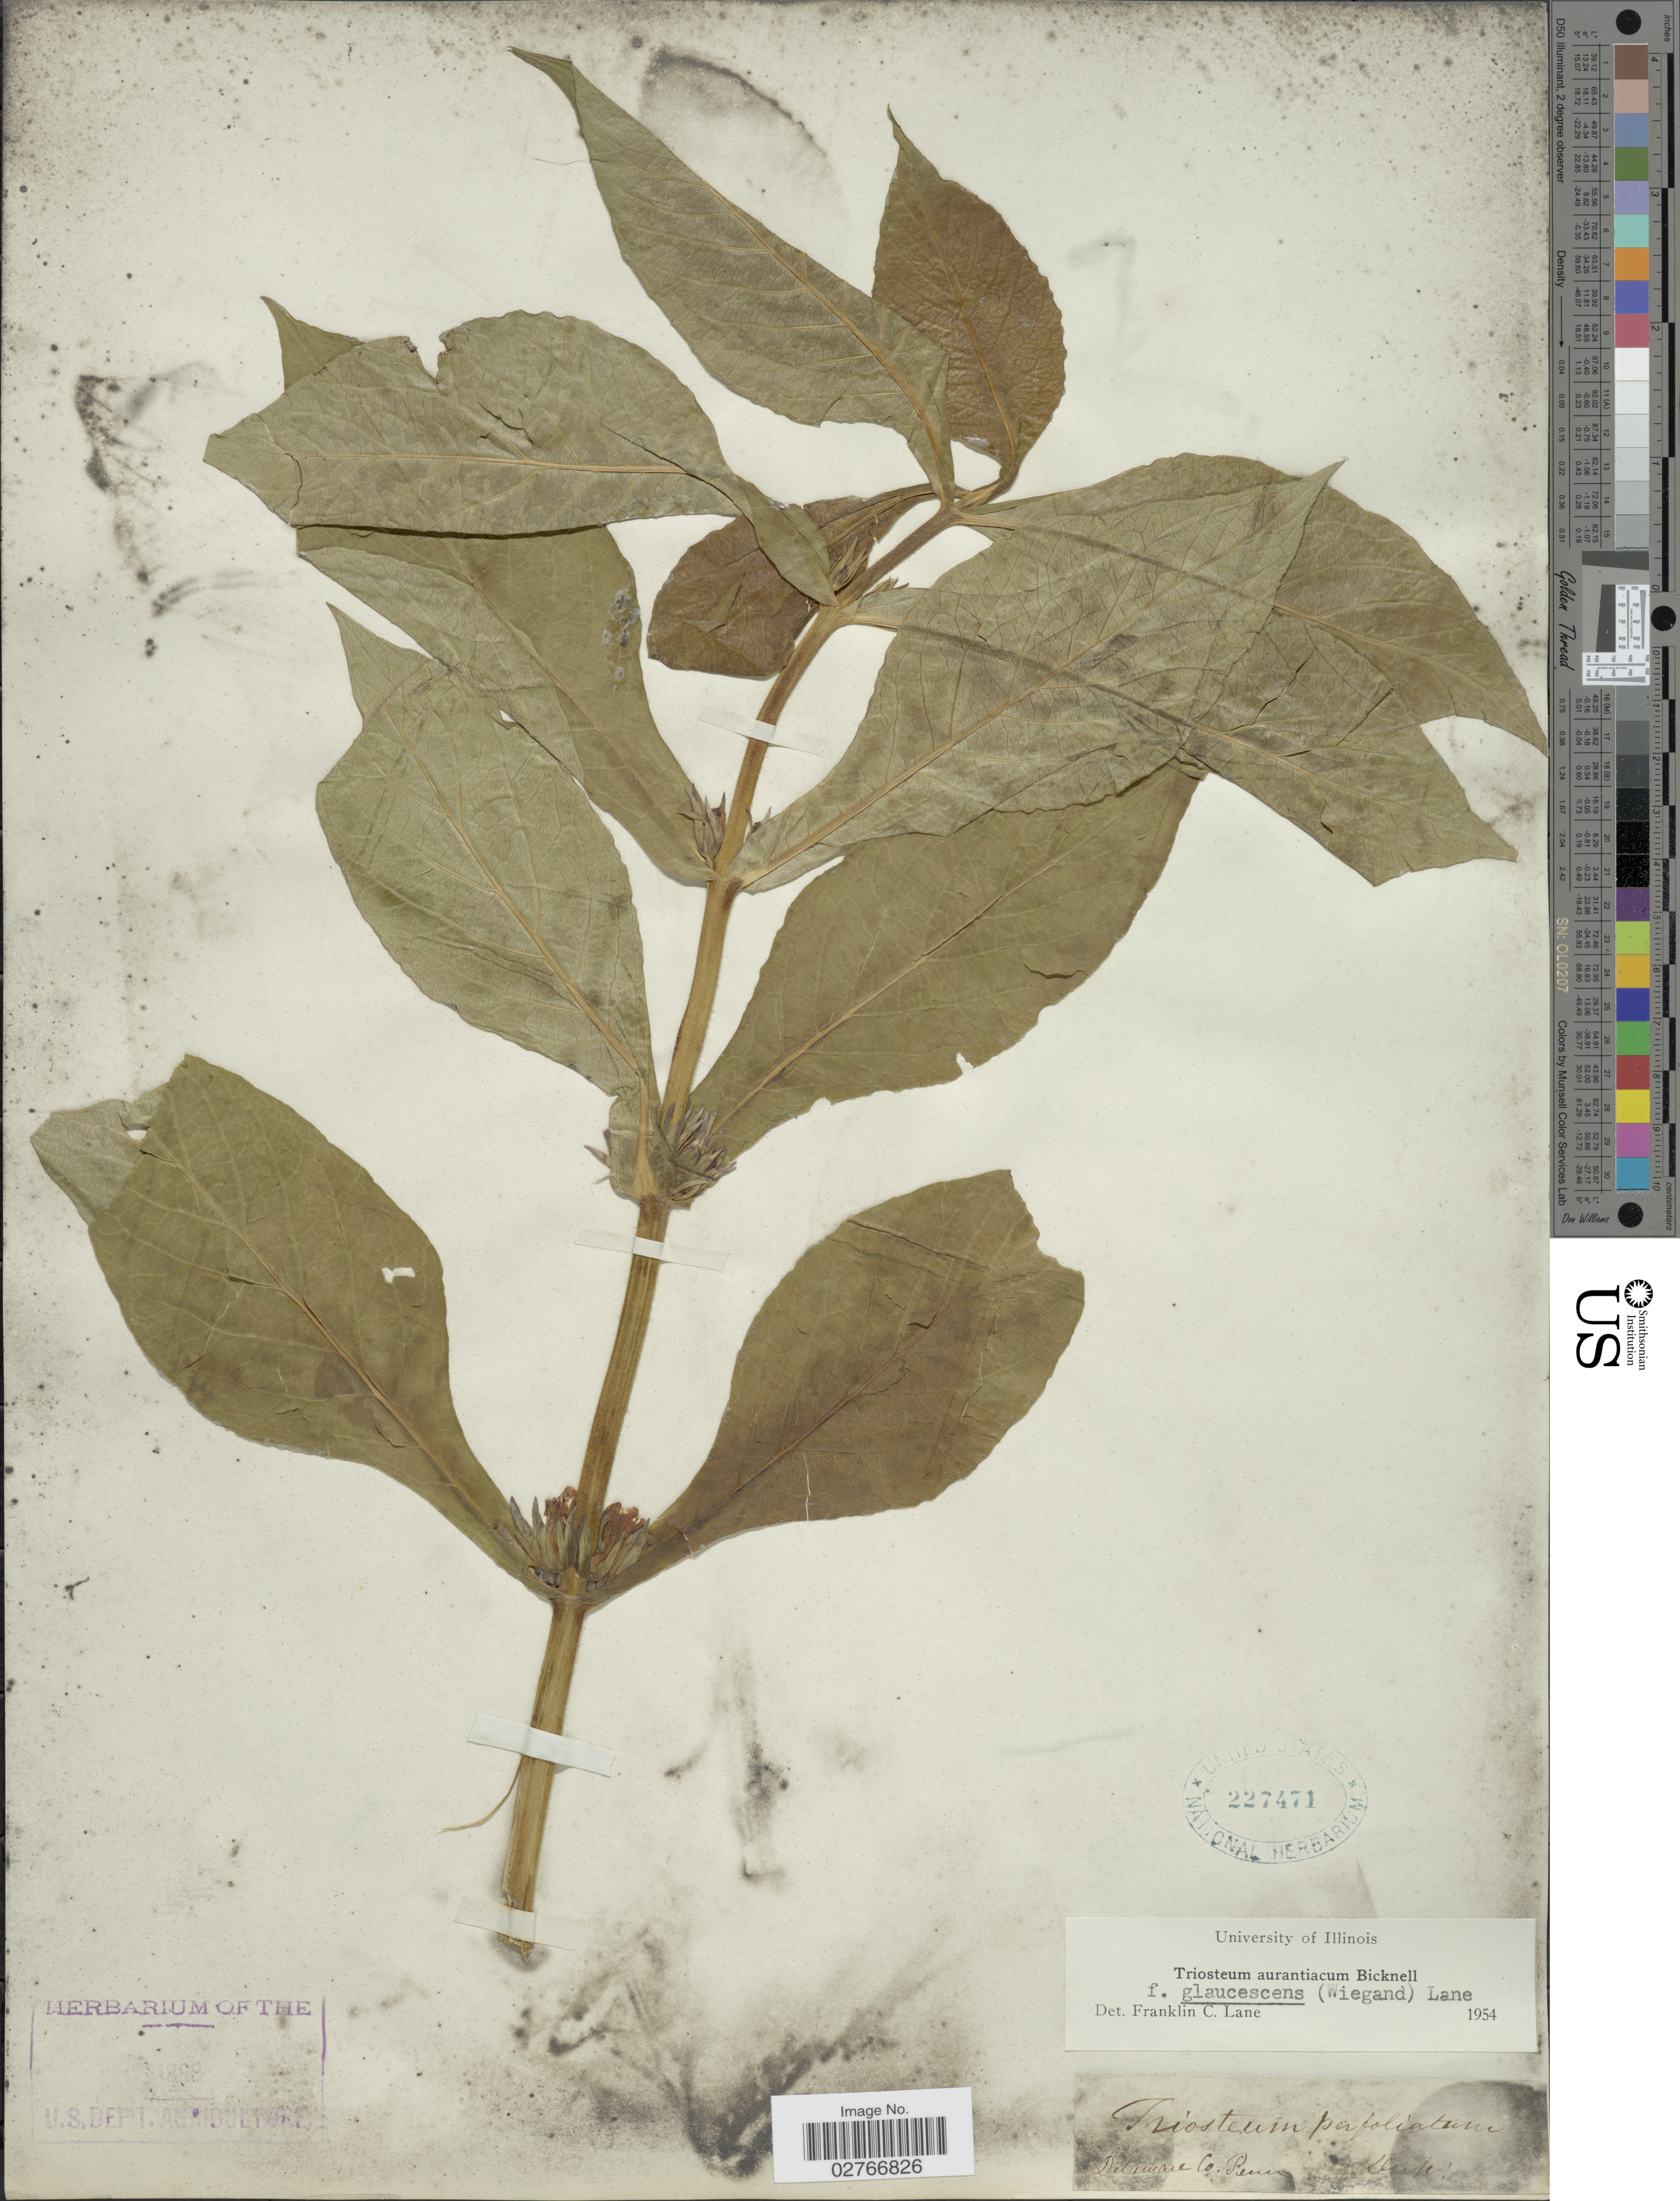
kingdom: Plantae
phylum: Tracheophyta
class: Magnoliopsida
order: Dipsacales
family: Caprifoliaceae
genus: Triosteum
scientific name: Triosteum aurantiacum f. glaucescens (Wiegand) F.C. Lane comb. and stat. nov. ined.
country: United States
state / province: Pennsylvania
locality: Delaware Co.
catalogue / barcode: US 227471